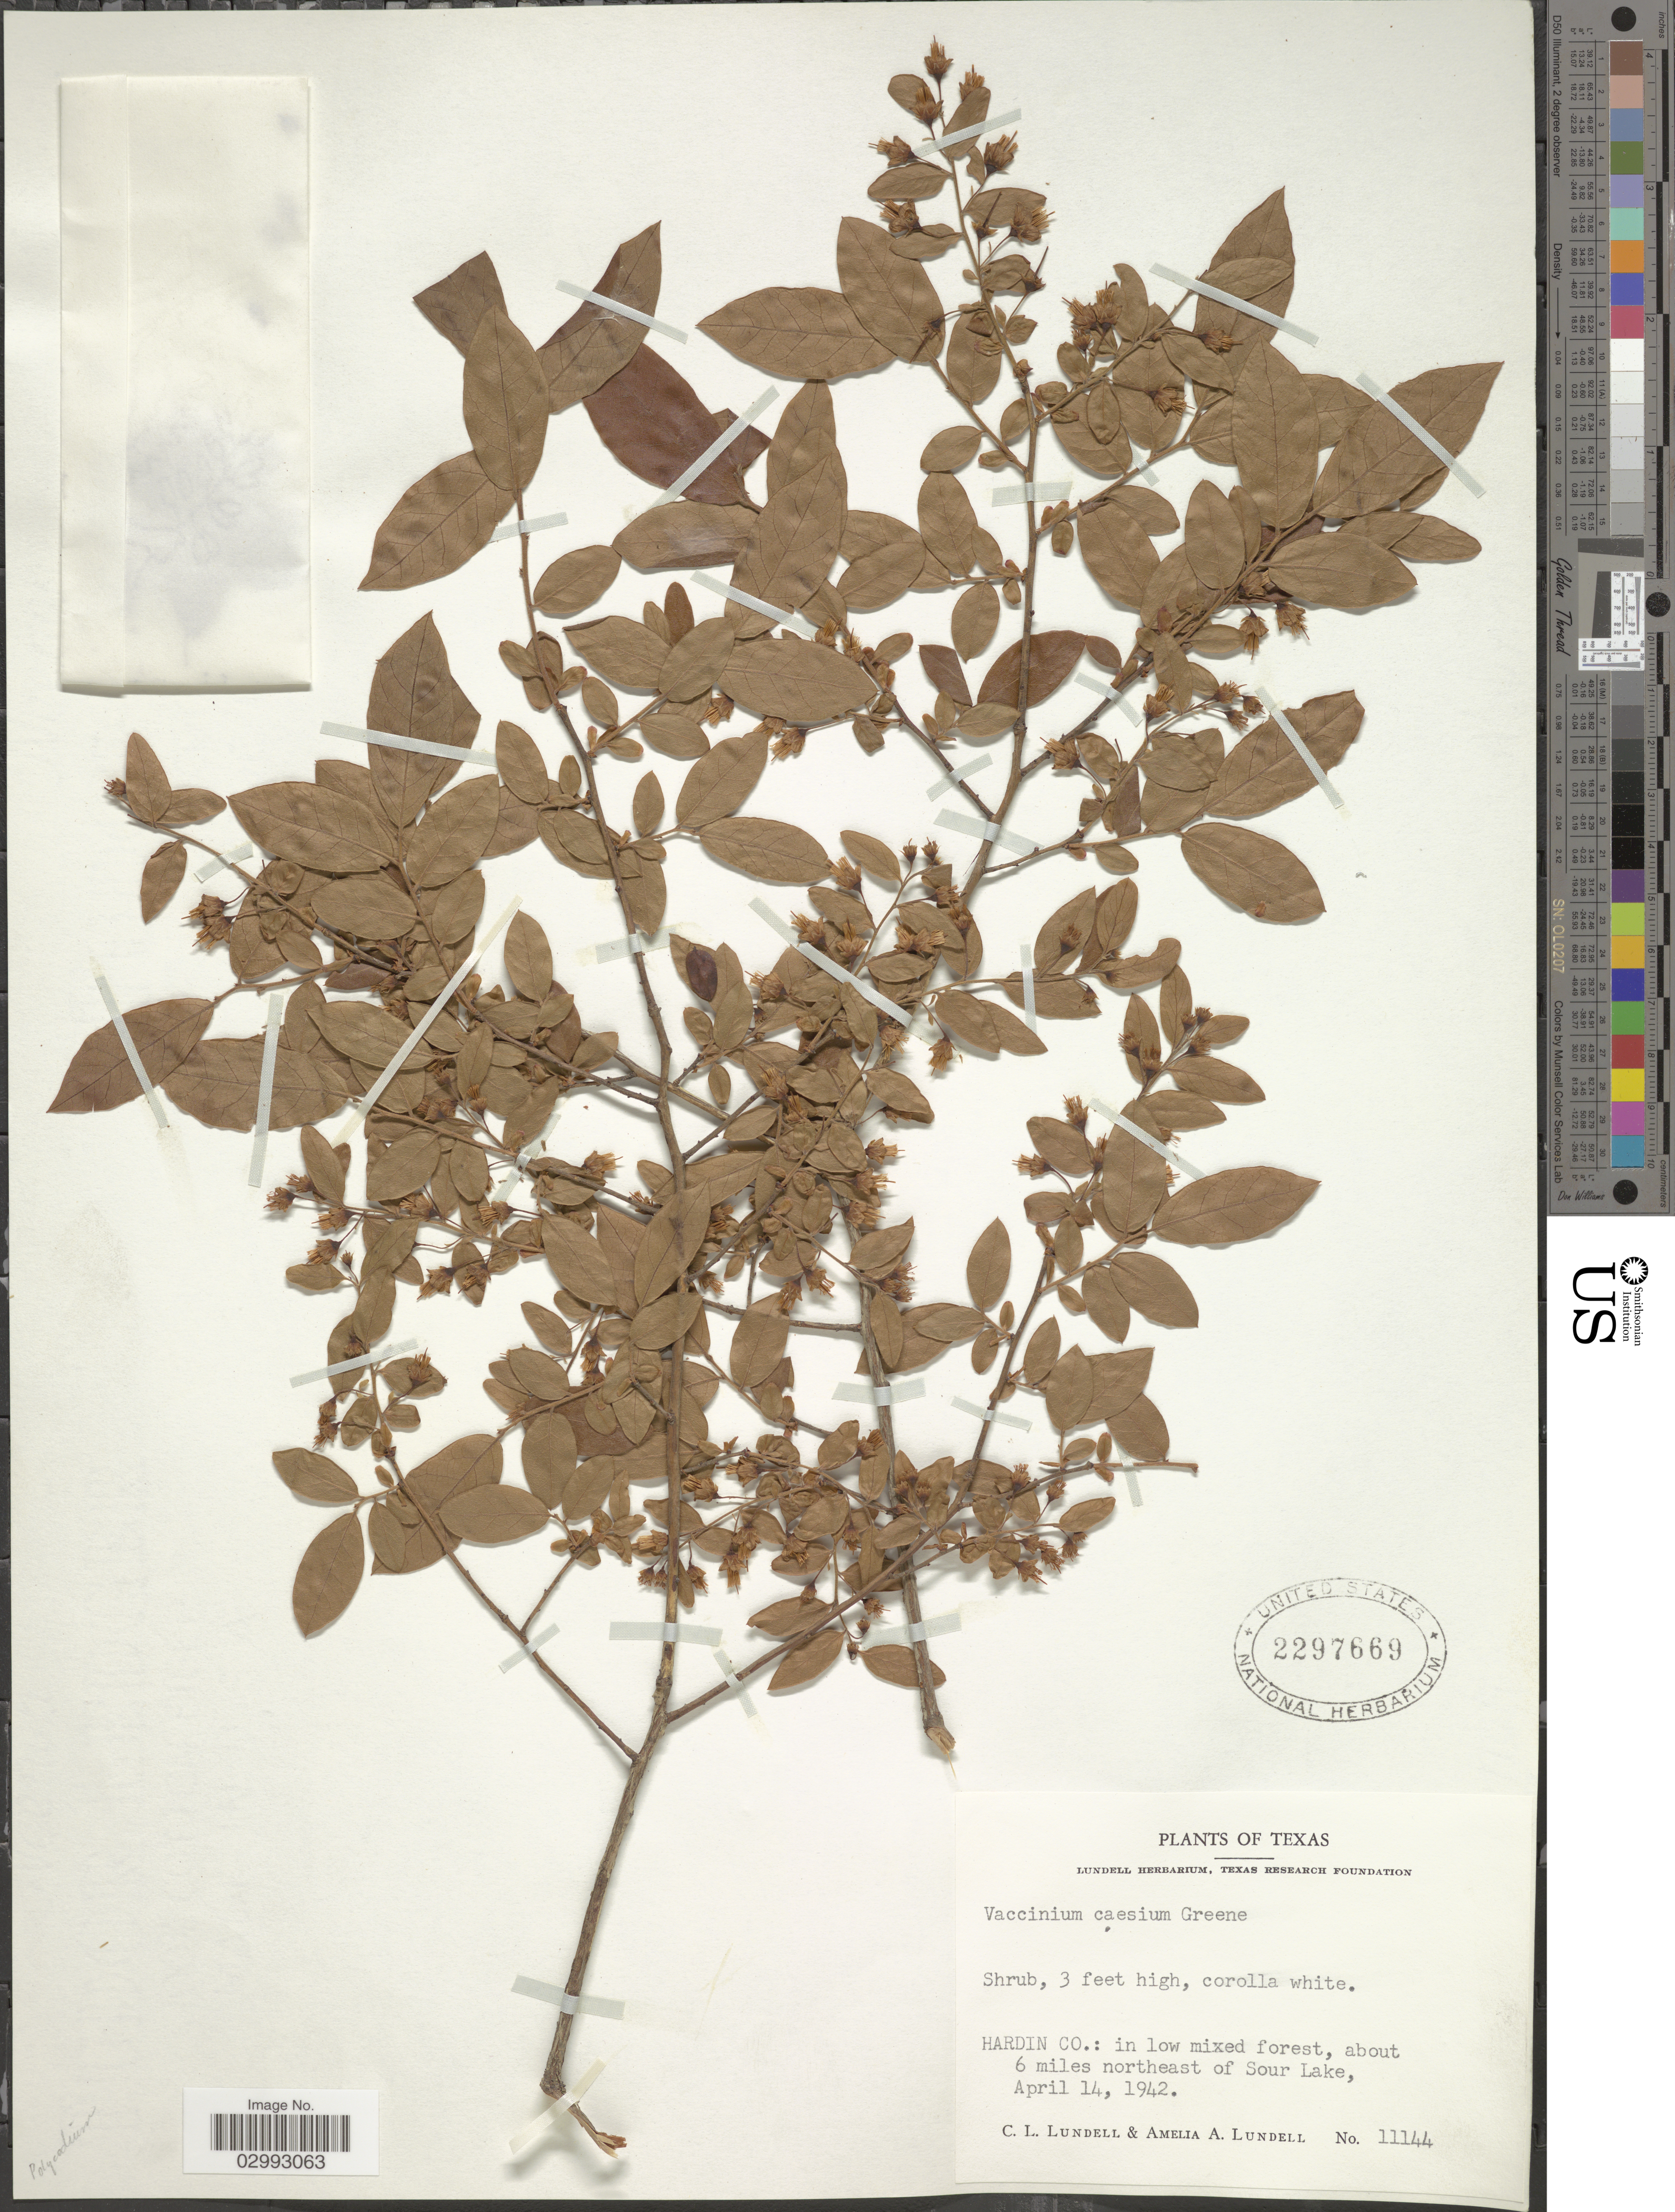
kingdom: Plantae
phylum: Tracheophyta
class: Magnoliopsida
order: Ericales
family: Ericaceae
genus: Polycodium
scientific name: Polycodium caesium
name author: (Greene) Greene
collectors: C. L. Lundell & A. A. Lundell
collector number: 11144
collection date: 1942-04-14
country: United States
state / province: Texas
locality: Hardin Co.: about 6 miles northeast of Sour Lake.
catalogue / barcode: US 2297669